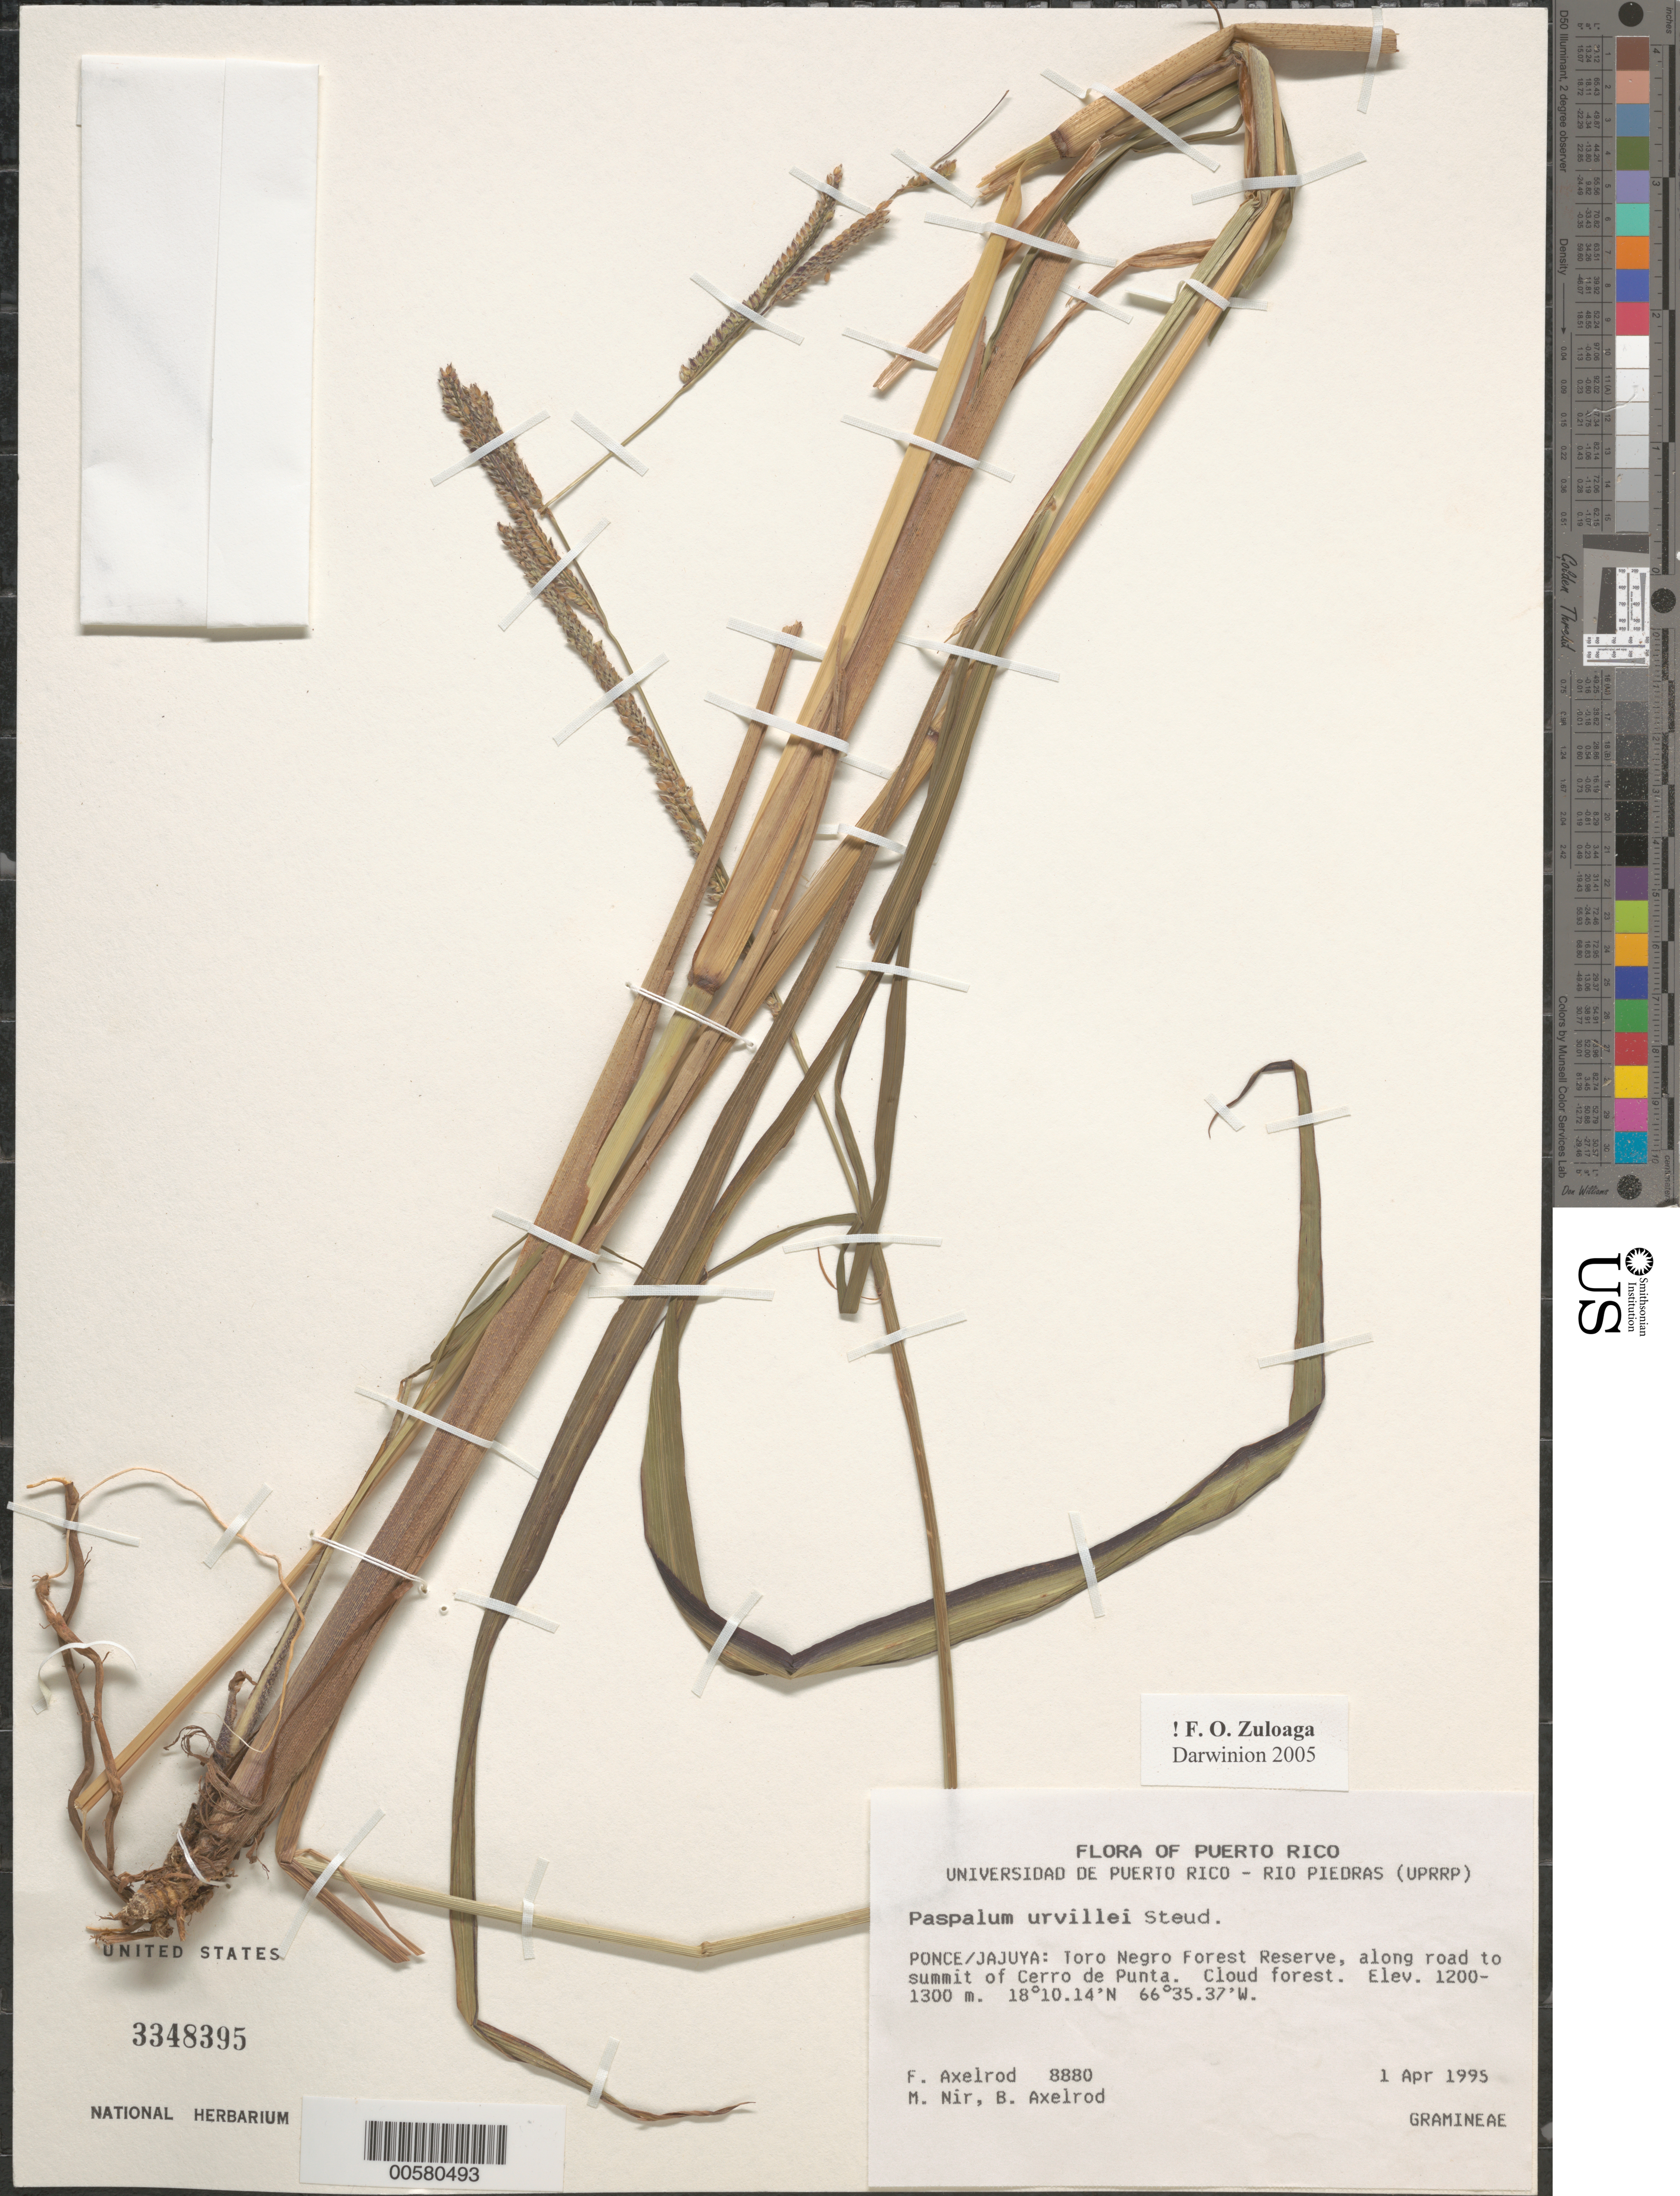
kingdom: Plantae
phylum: Tracheophyta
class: Liliopsida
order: Poales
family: Poaceae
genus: Paspalum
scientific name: Paspalum urvillei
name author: Steud.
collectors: F. S. Axelrod, M. A. Nir, B. Axelrod & P. González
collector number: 8880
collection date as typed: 01 Apr 1995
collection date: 1995-04-01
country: Puerto Rico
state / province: Jayuya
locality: Ponce/Jajuya: Tor Negro Forest Reserve, summit area of Cerro de Punta.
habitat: Cloud forest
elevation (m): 1200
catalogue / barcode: US 3348395